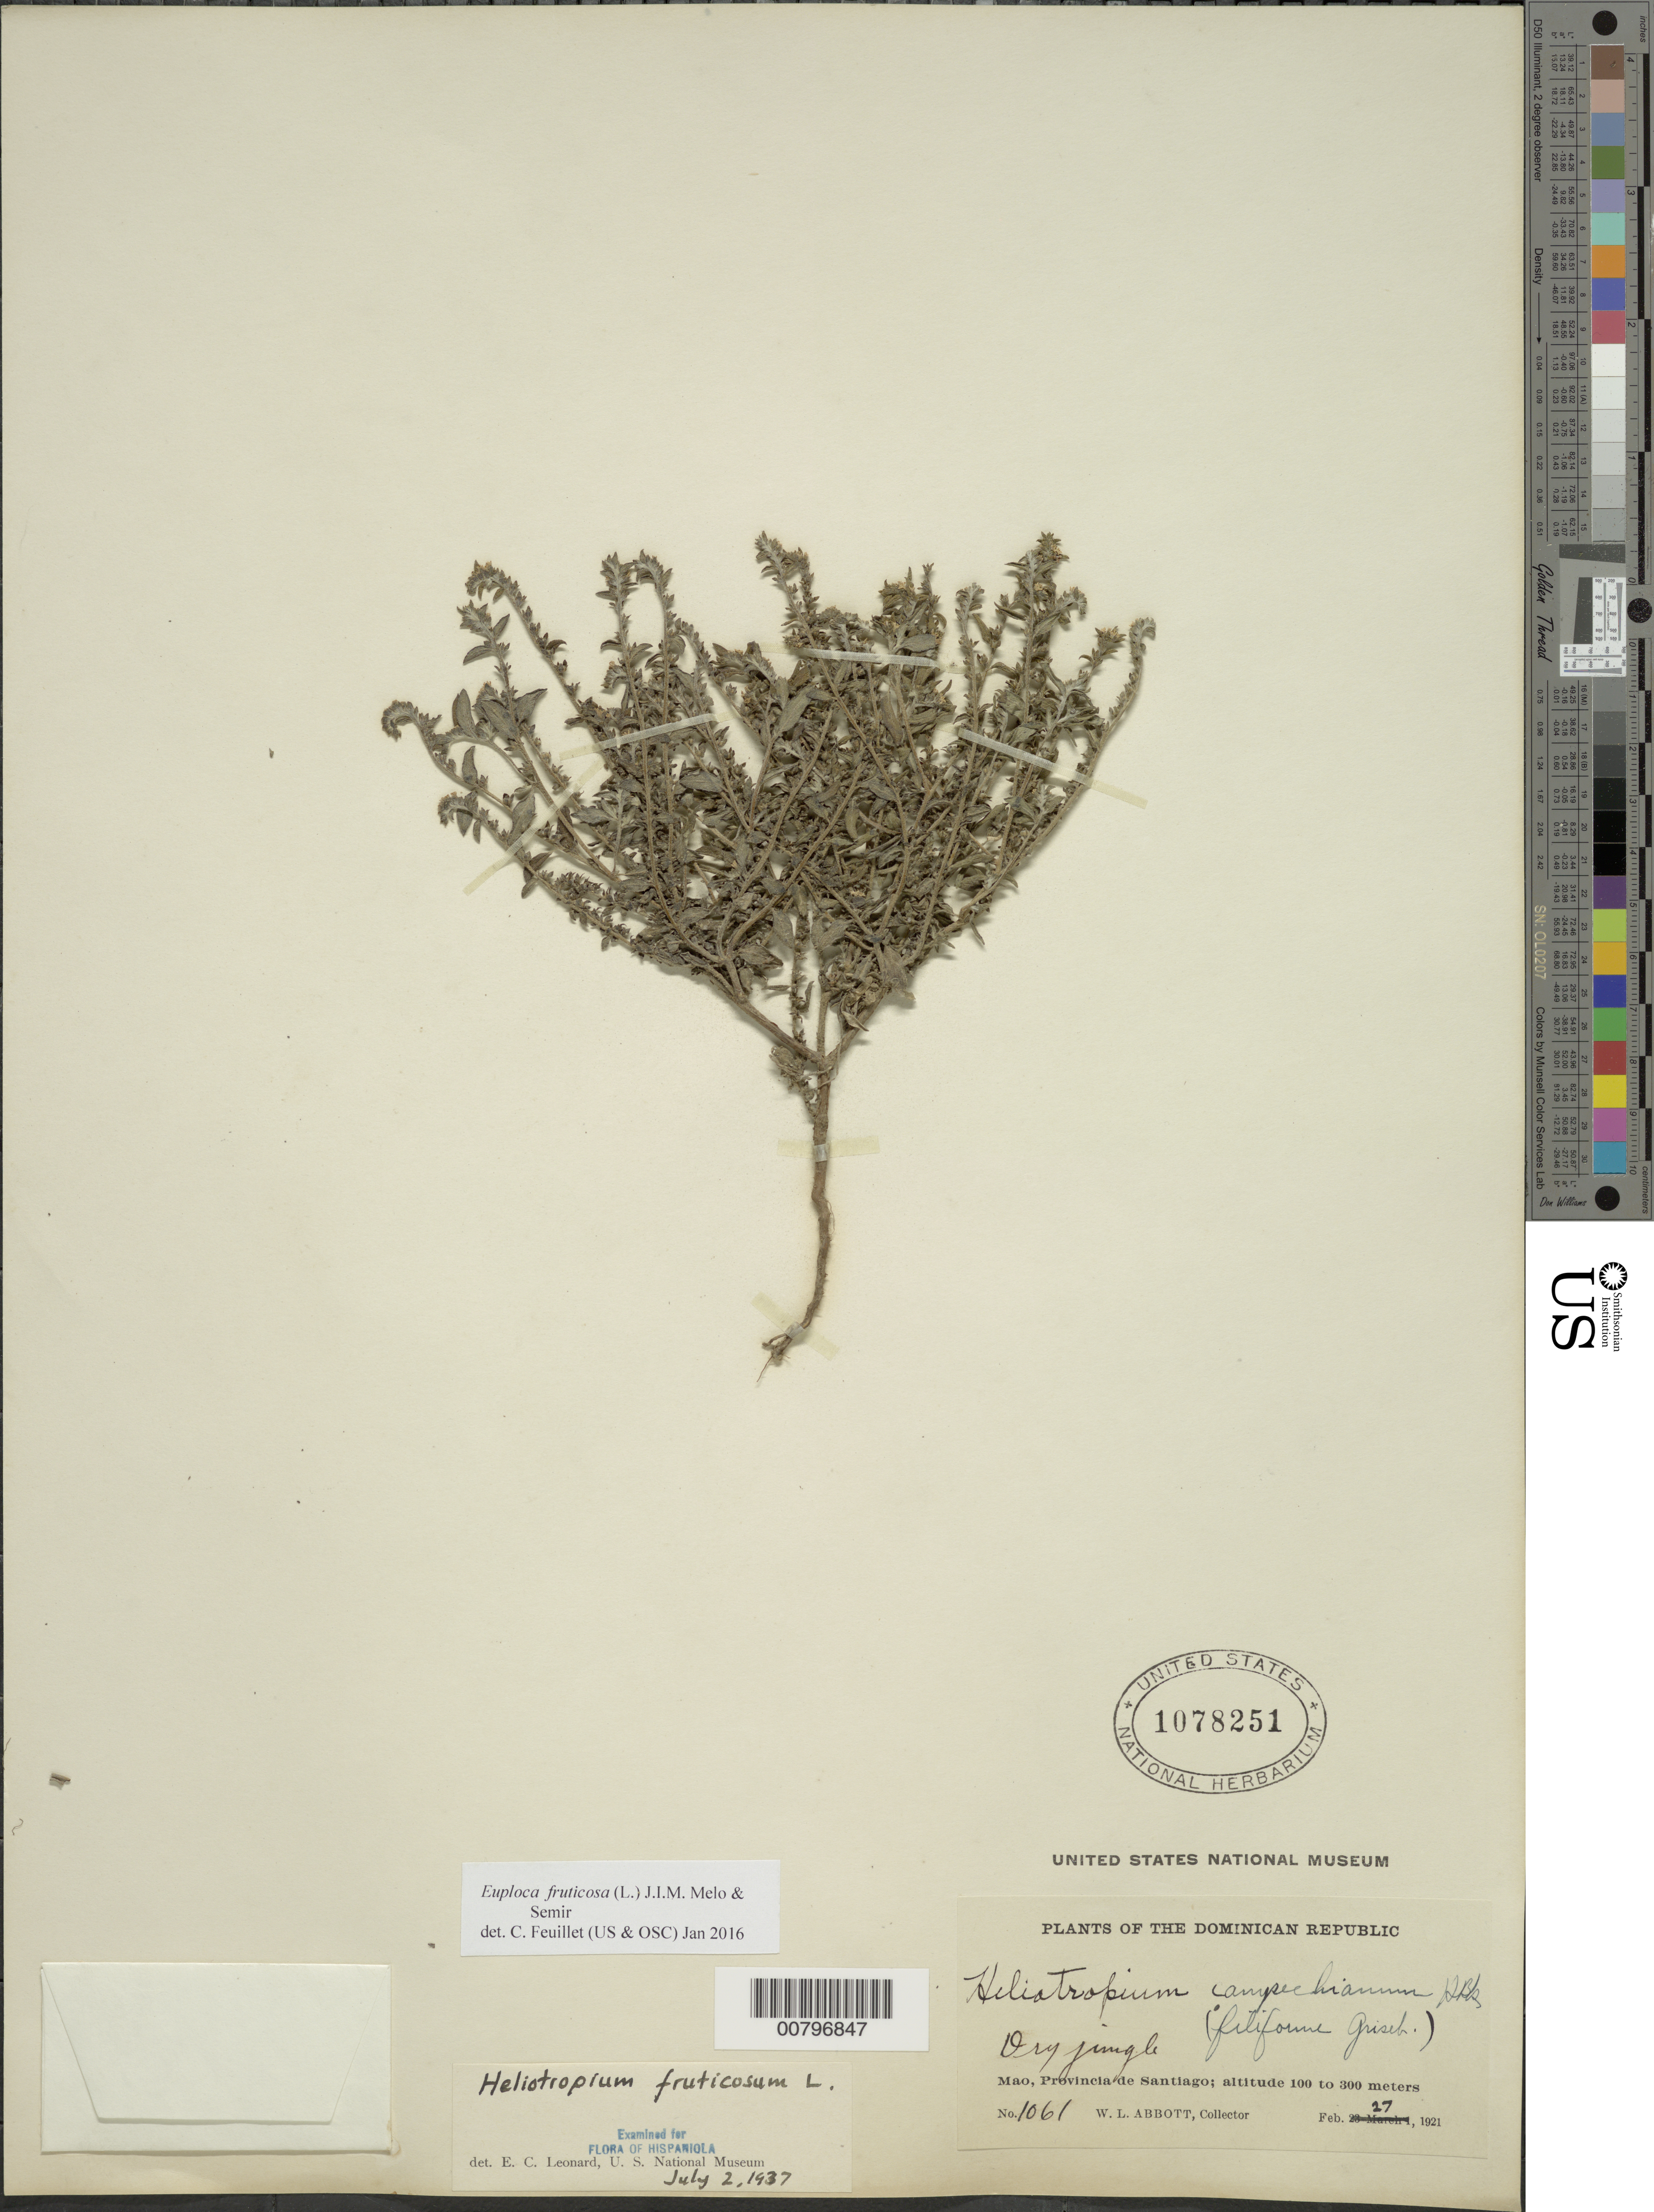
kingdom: Plantae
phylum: Tracheophyta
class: Magnoliopsida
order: Boraginales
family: Heliotropiaceae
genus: Euploca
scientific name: Euploca fruticosa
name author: (L.) J.I.M. Melo & Semir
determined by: Feuillet, C.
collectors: W. L. Abbott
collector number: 1061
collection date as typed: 27 Feb 1921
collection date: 1921-02-27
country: Dominican Republic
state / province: Santiago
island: Hispaniola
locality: Mao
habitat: Dry jungle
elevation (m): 100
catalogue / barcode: US 1078251